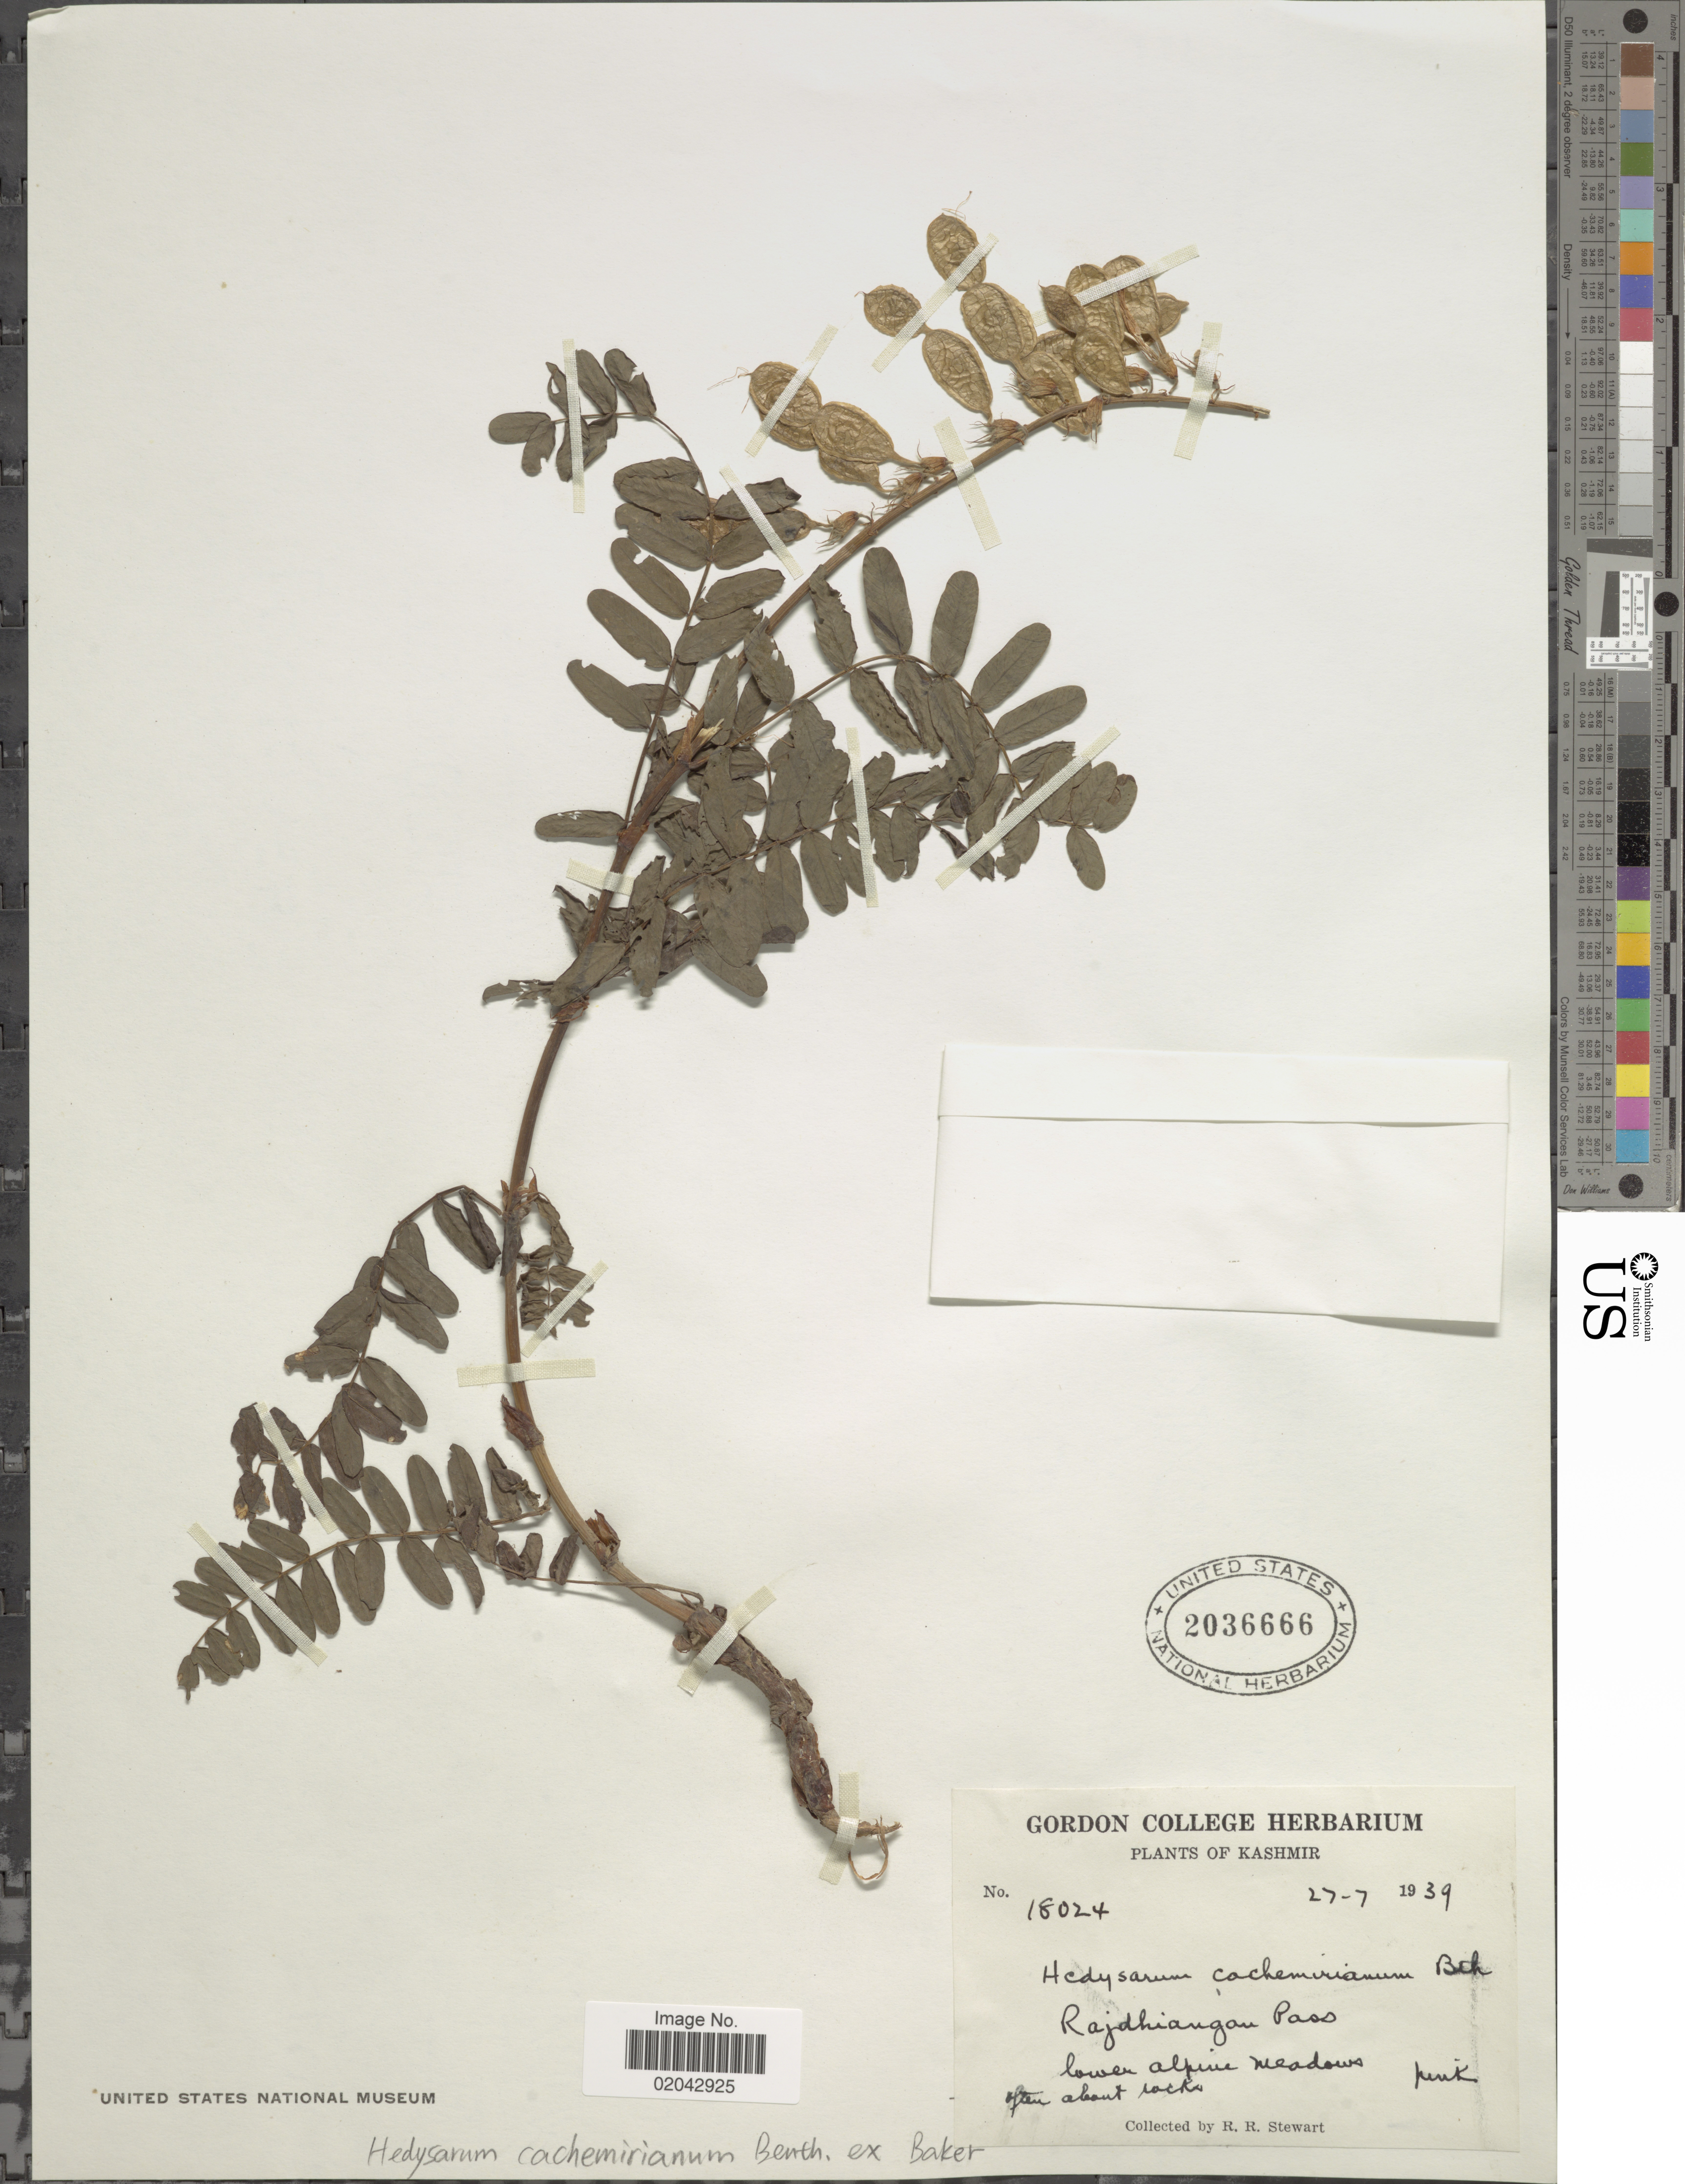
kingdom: Plantae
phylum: Tracheophyta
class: Magnoliopsida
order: Fabales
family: Fabaceae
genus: Hedysarum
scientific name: Hedysarum cachemirianum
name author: Baker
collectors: R. R. Stewart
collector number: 18024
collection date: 1939-07-27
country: India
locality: Kashmir, Rajdhiangan Pass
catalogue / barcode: US 2036666